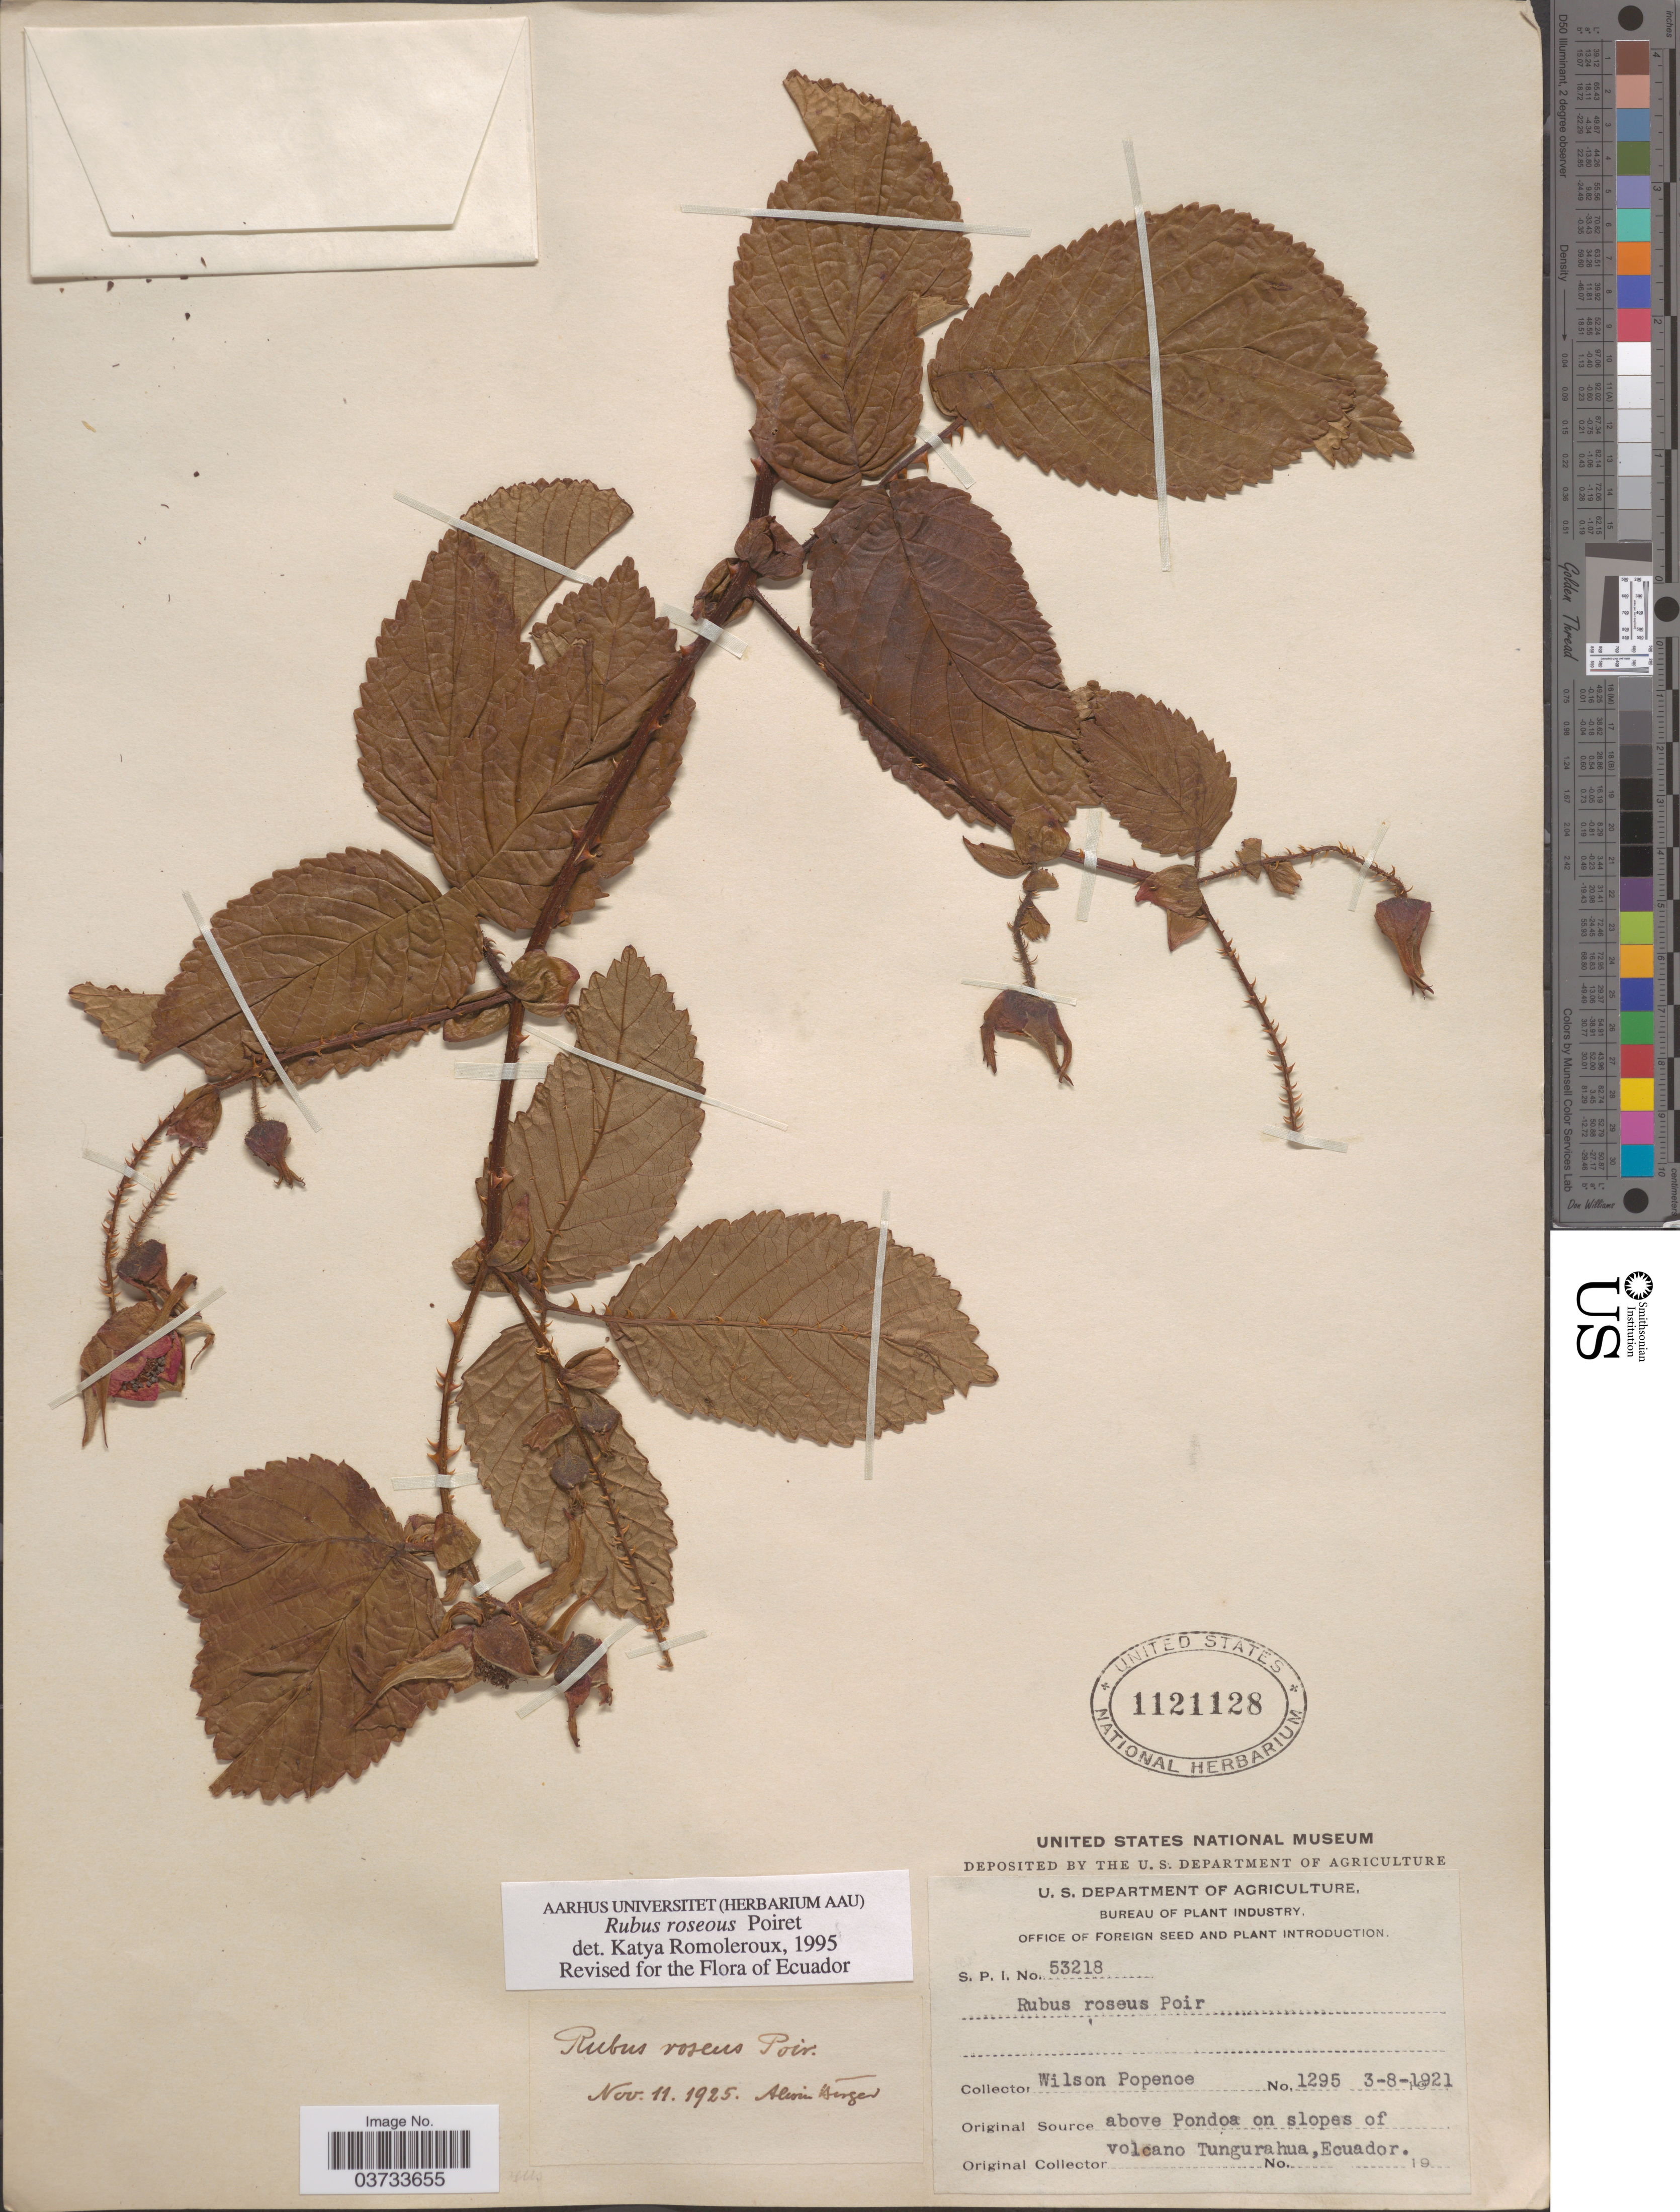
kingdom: Plantae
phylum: Tracheophyta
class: Magnoliopsida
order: Rosales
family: Rosaceae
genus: Rubus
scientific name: Rubus roseus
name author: Poir.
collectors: F. Popenoe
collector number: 1295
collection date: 1921-08-03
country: Ecuador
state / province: Tungurahua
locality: Above Pondoa on slopes of Volcano.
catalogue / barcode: US 1121128